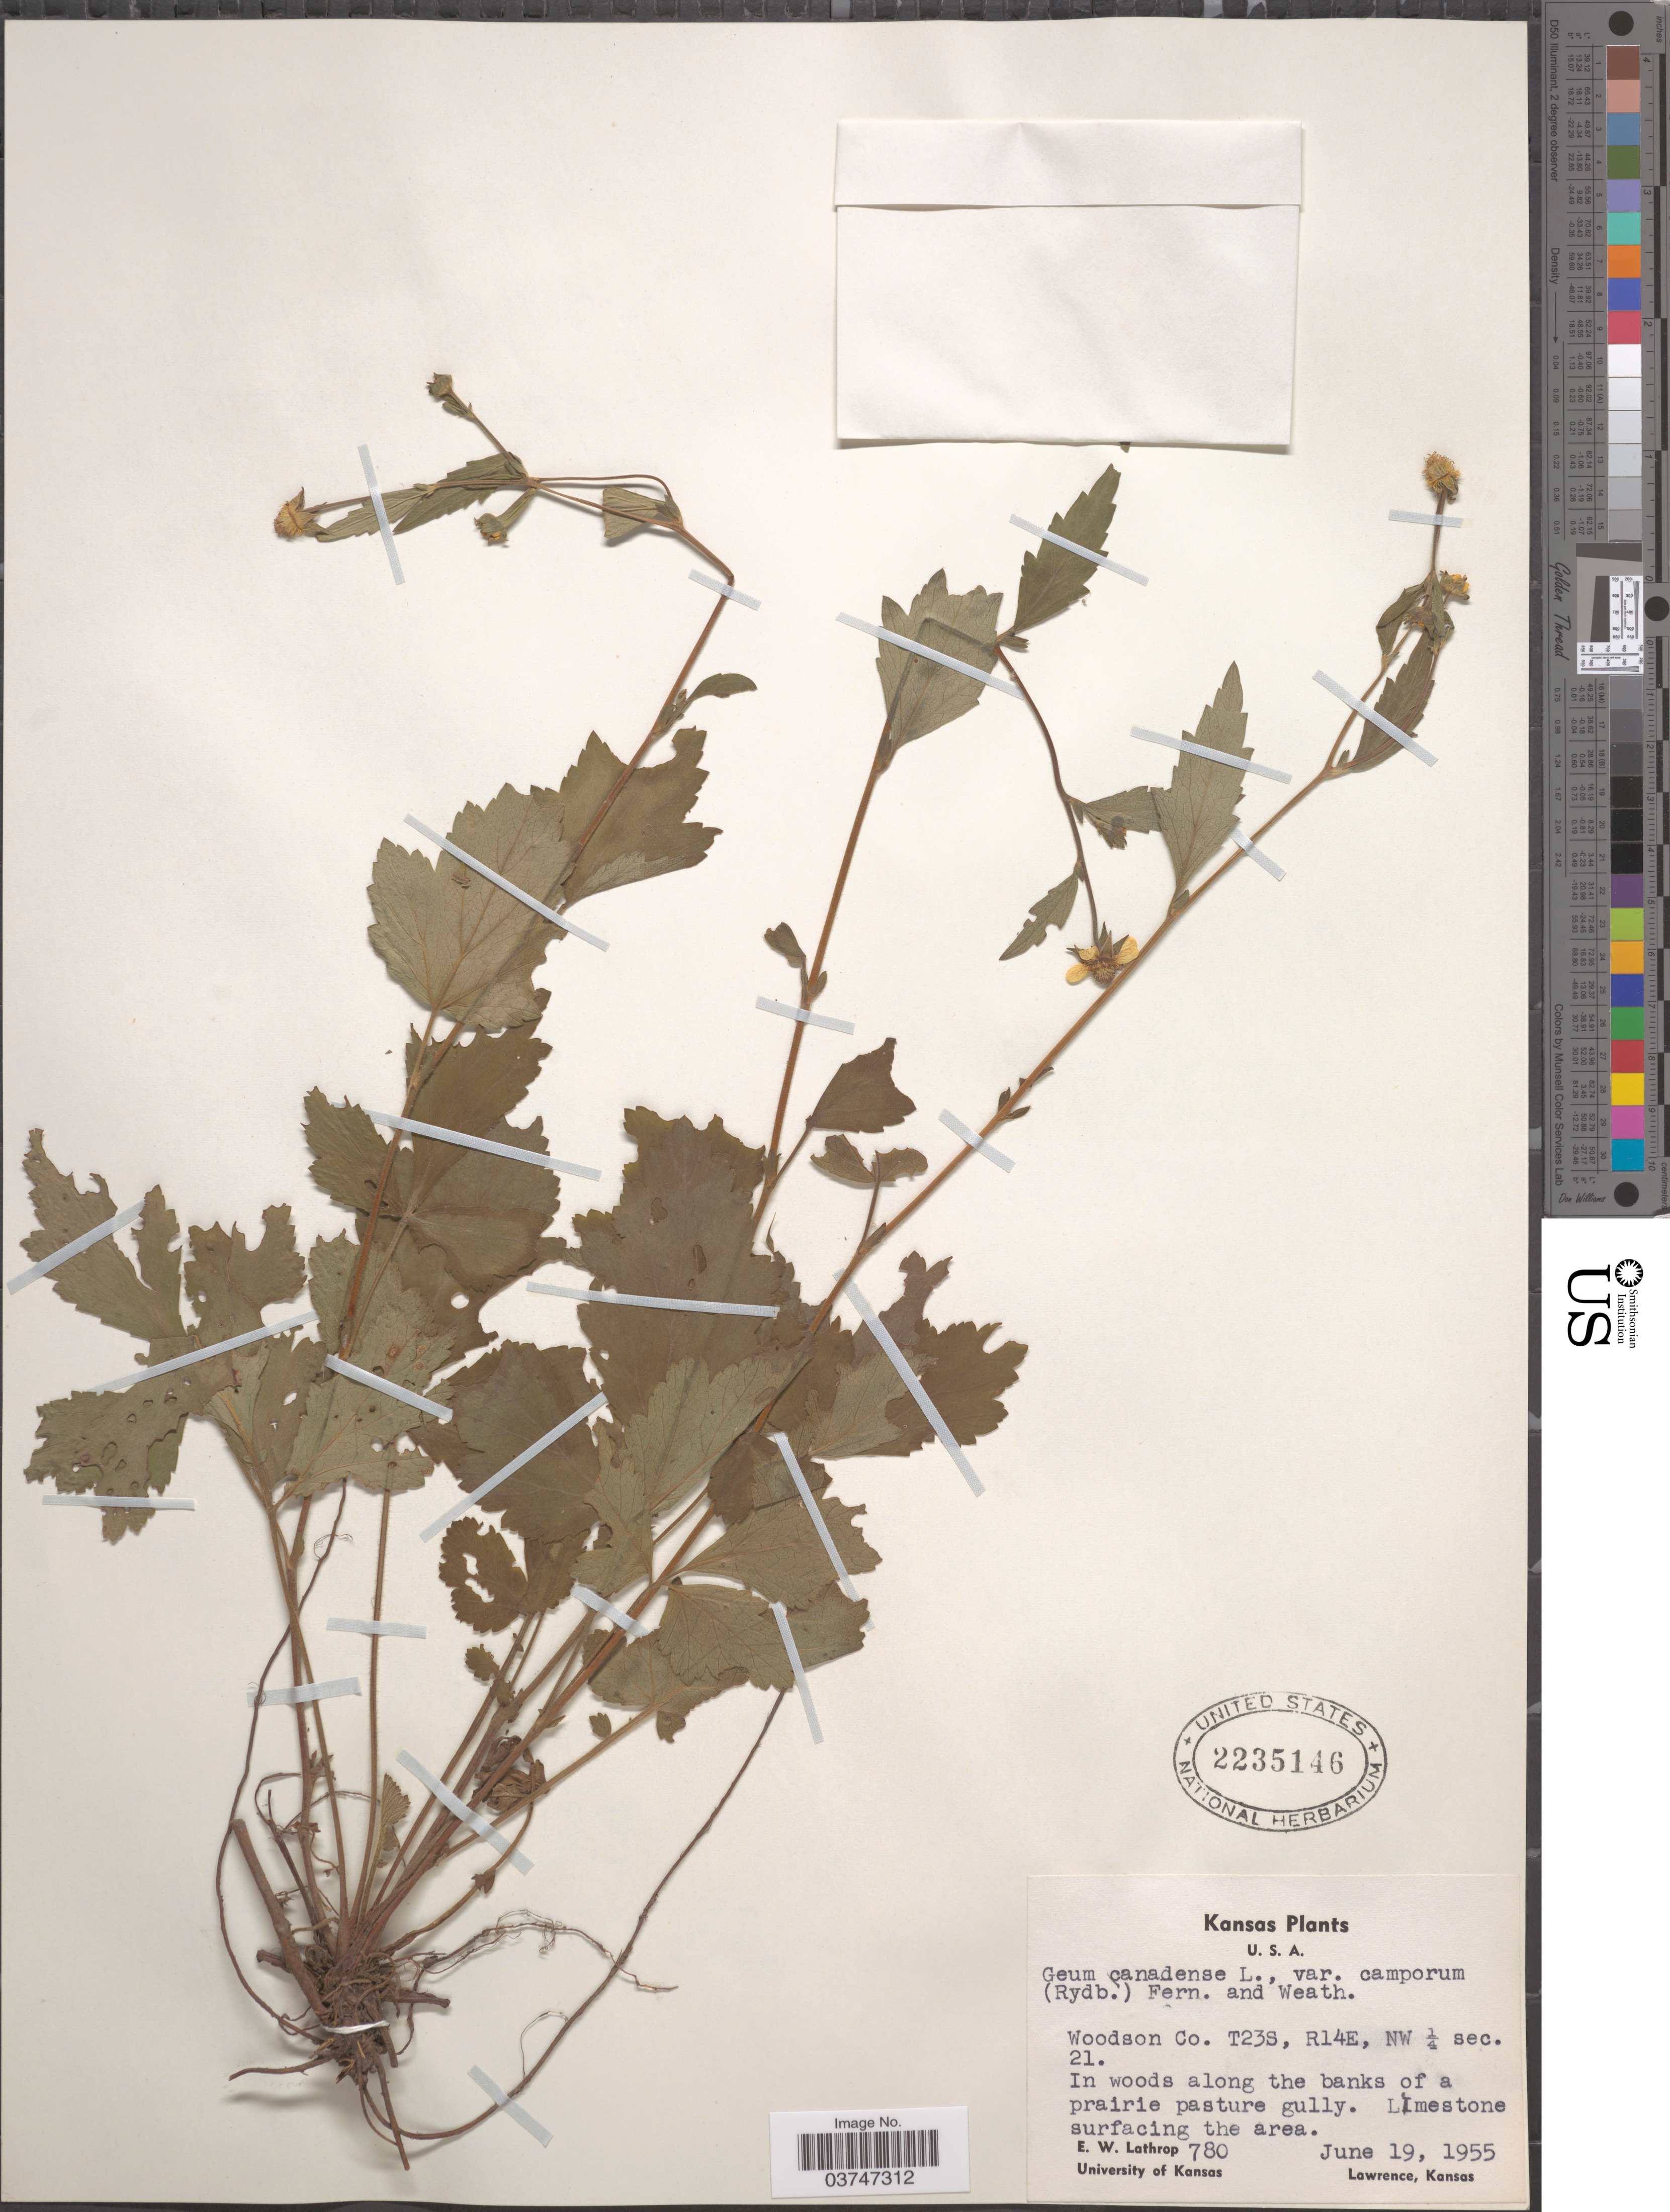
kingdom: Plantae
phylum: Tracheophyta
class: Magnoliopsida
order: Rosales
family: Rosaceae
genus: Geum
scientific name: Geum canadense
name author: Jacq.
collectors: E. W. Lathrop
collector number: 780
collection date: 1955-06-19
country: United States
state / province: Kansas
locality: Woodson Co. T23S, R14E, NW ¼ sec. 21.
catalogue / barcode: US 2235146